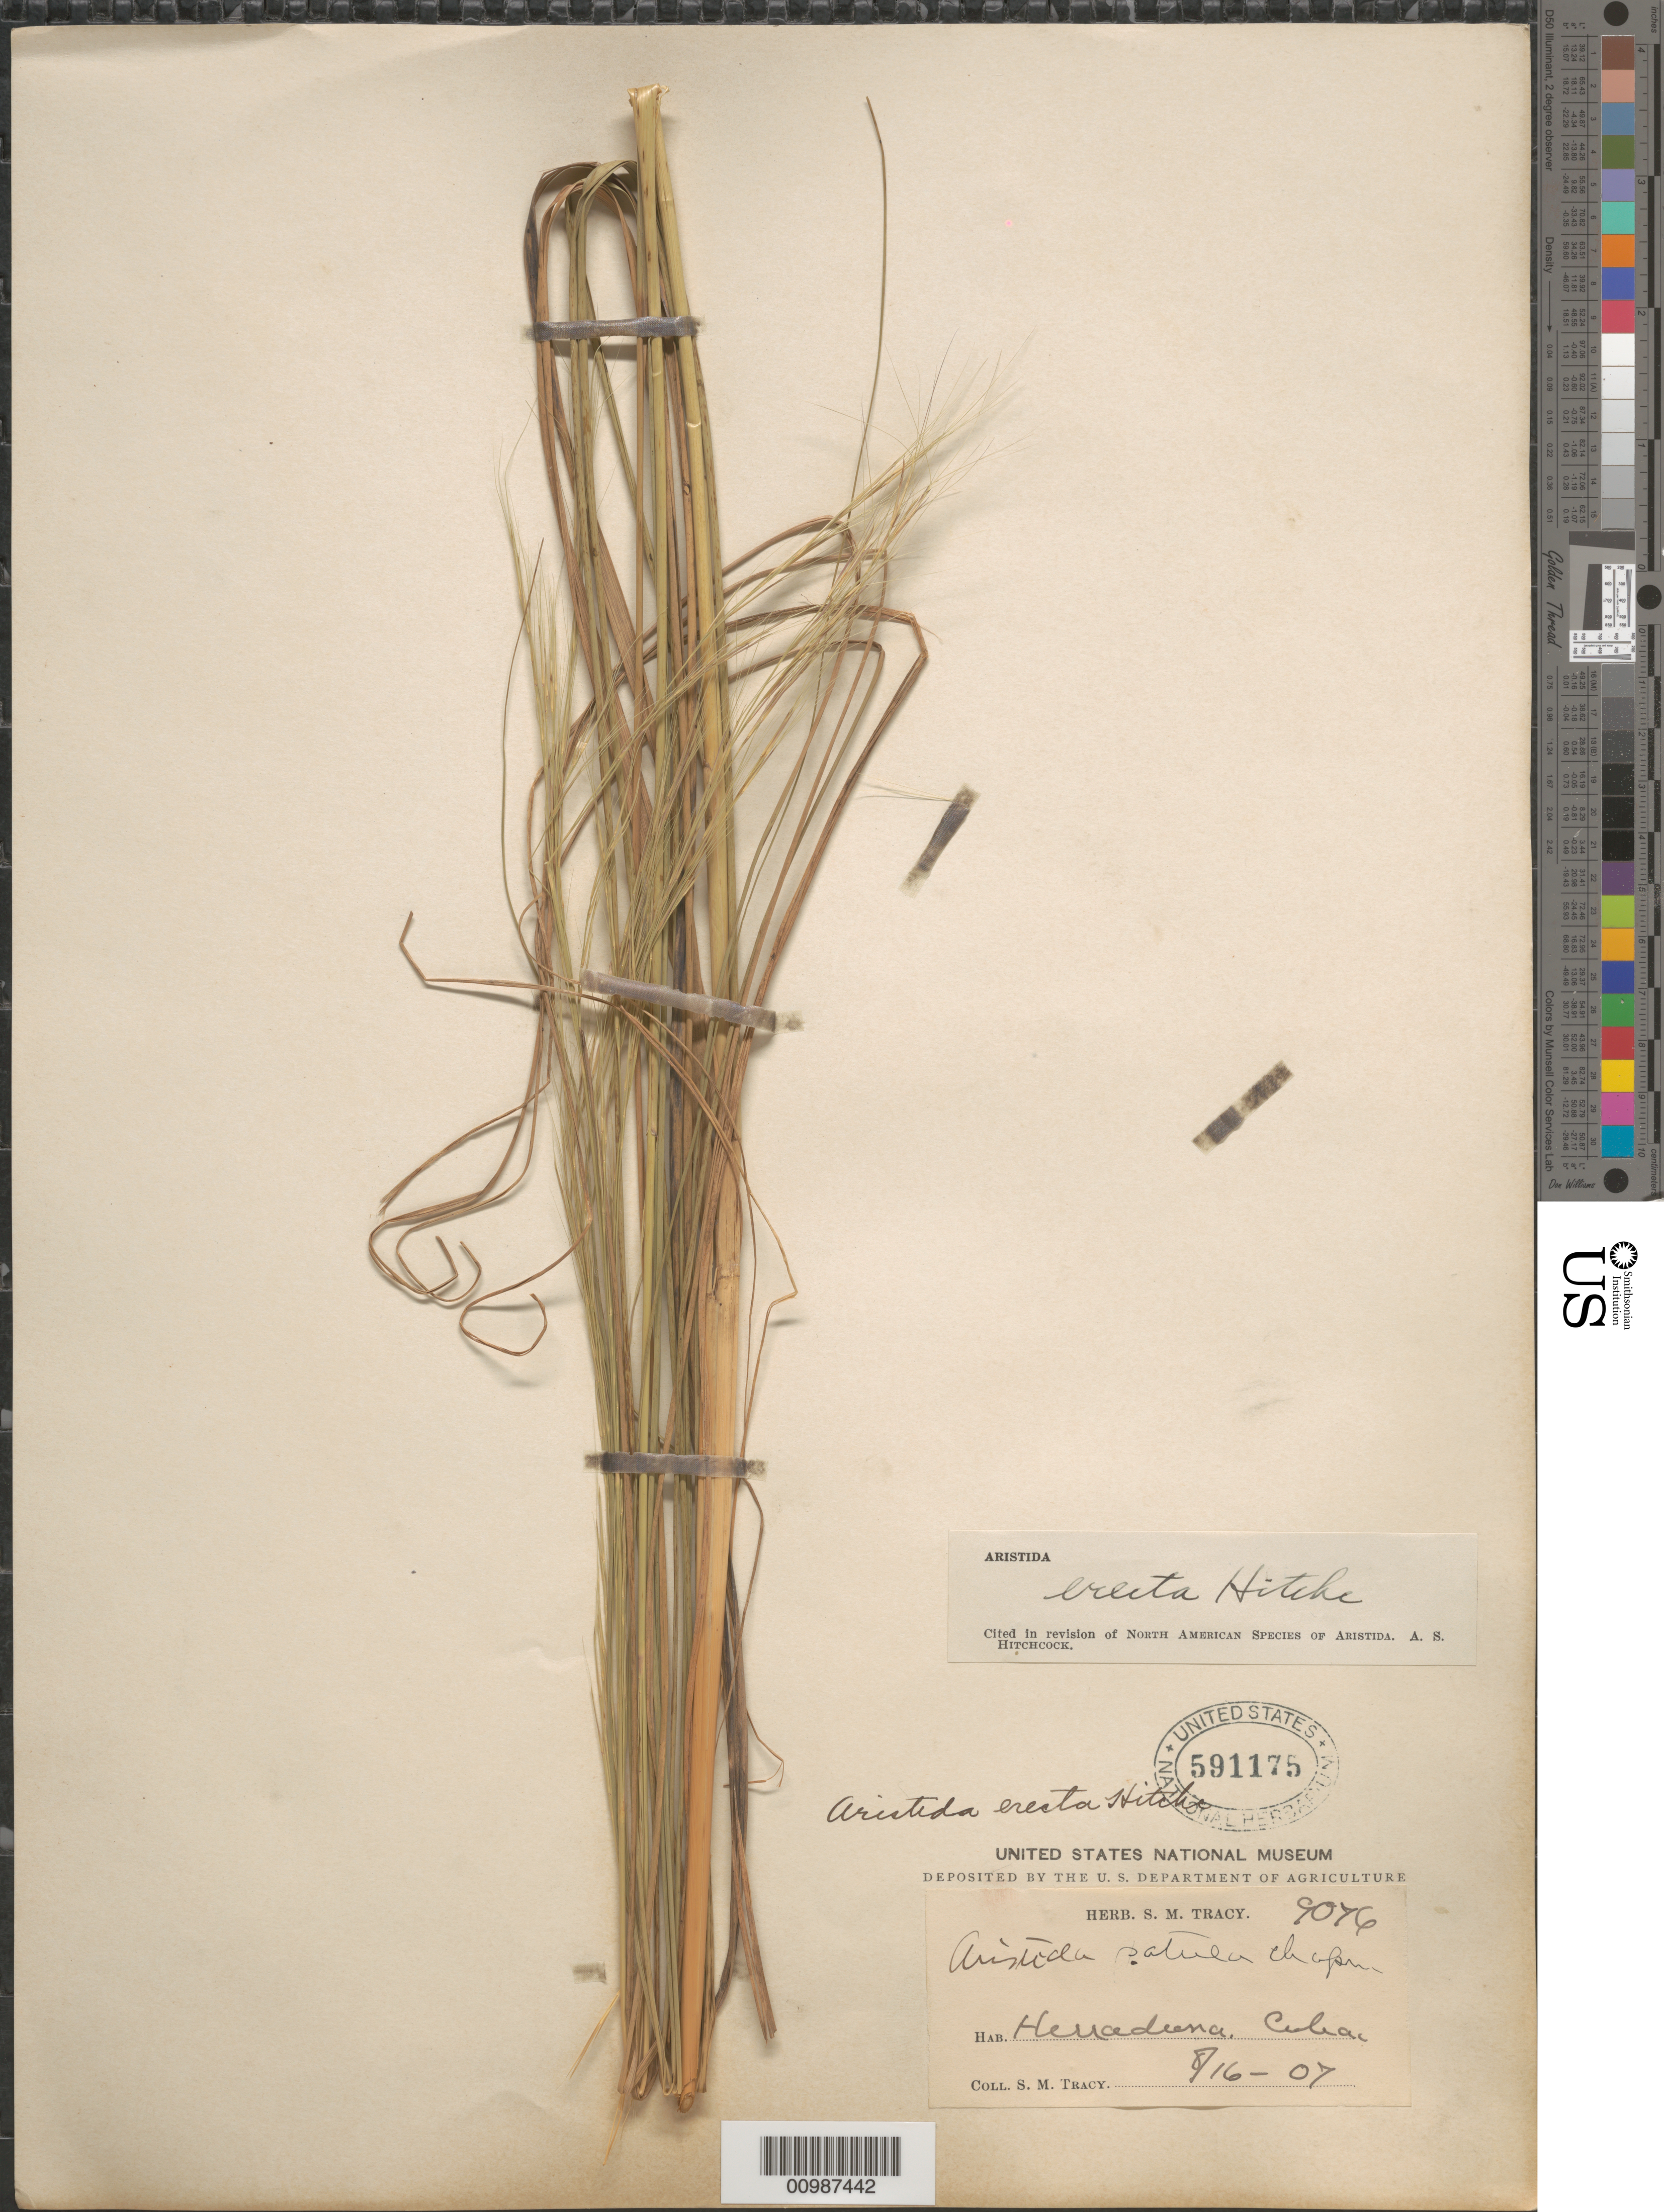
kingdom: Plantae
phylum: Tracheophyta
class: Liliopsida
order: Poales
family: Poaceae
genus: Aristida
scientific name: Aristida erecta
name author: Hitchc.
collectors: S. M. Tracy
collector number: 9076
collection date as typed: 16 Aug 1907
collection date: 1907-08-16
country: Cuba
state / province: Ciego de Ávila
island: Cuba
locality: Herradura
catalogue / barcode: US 591175